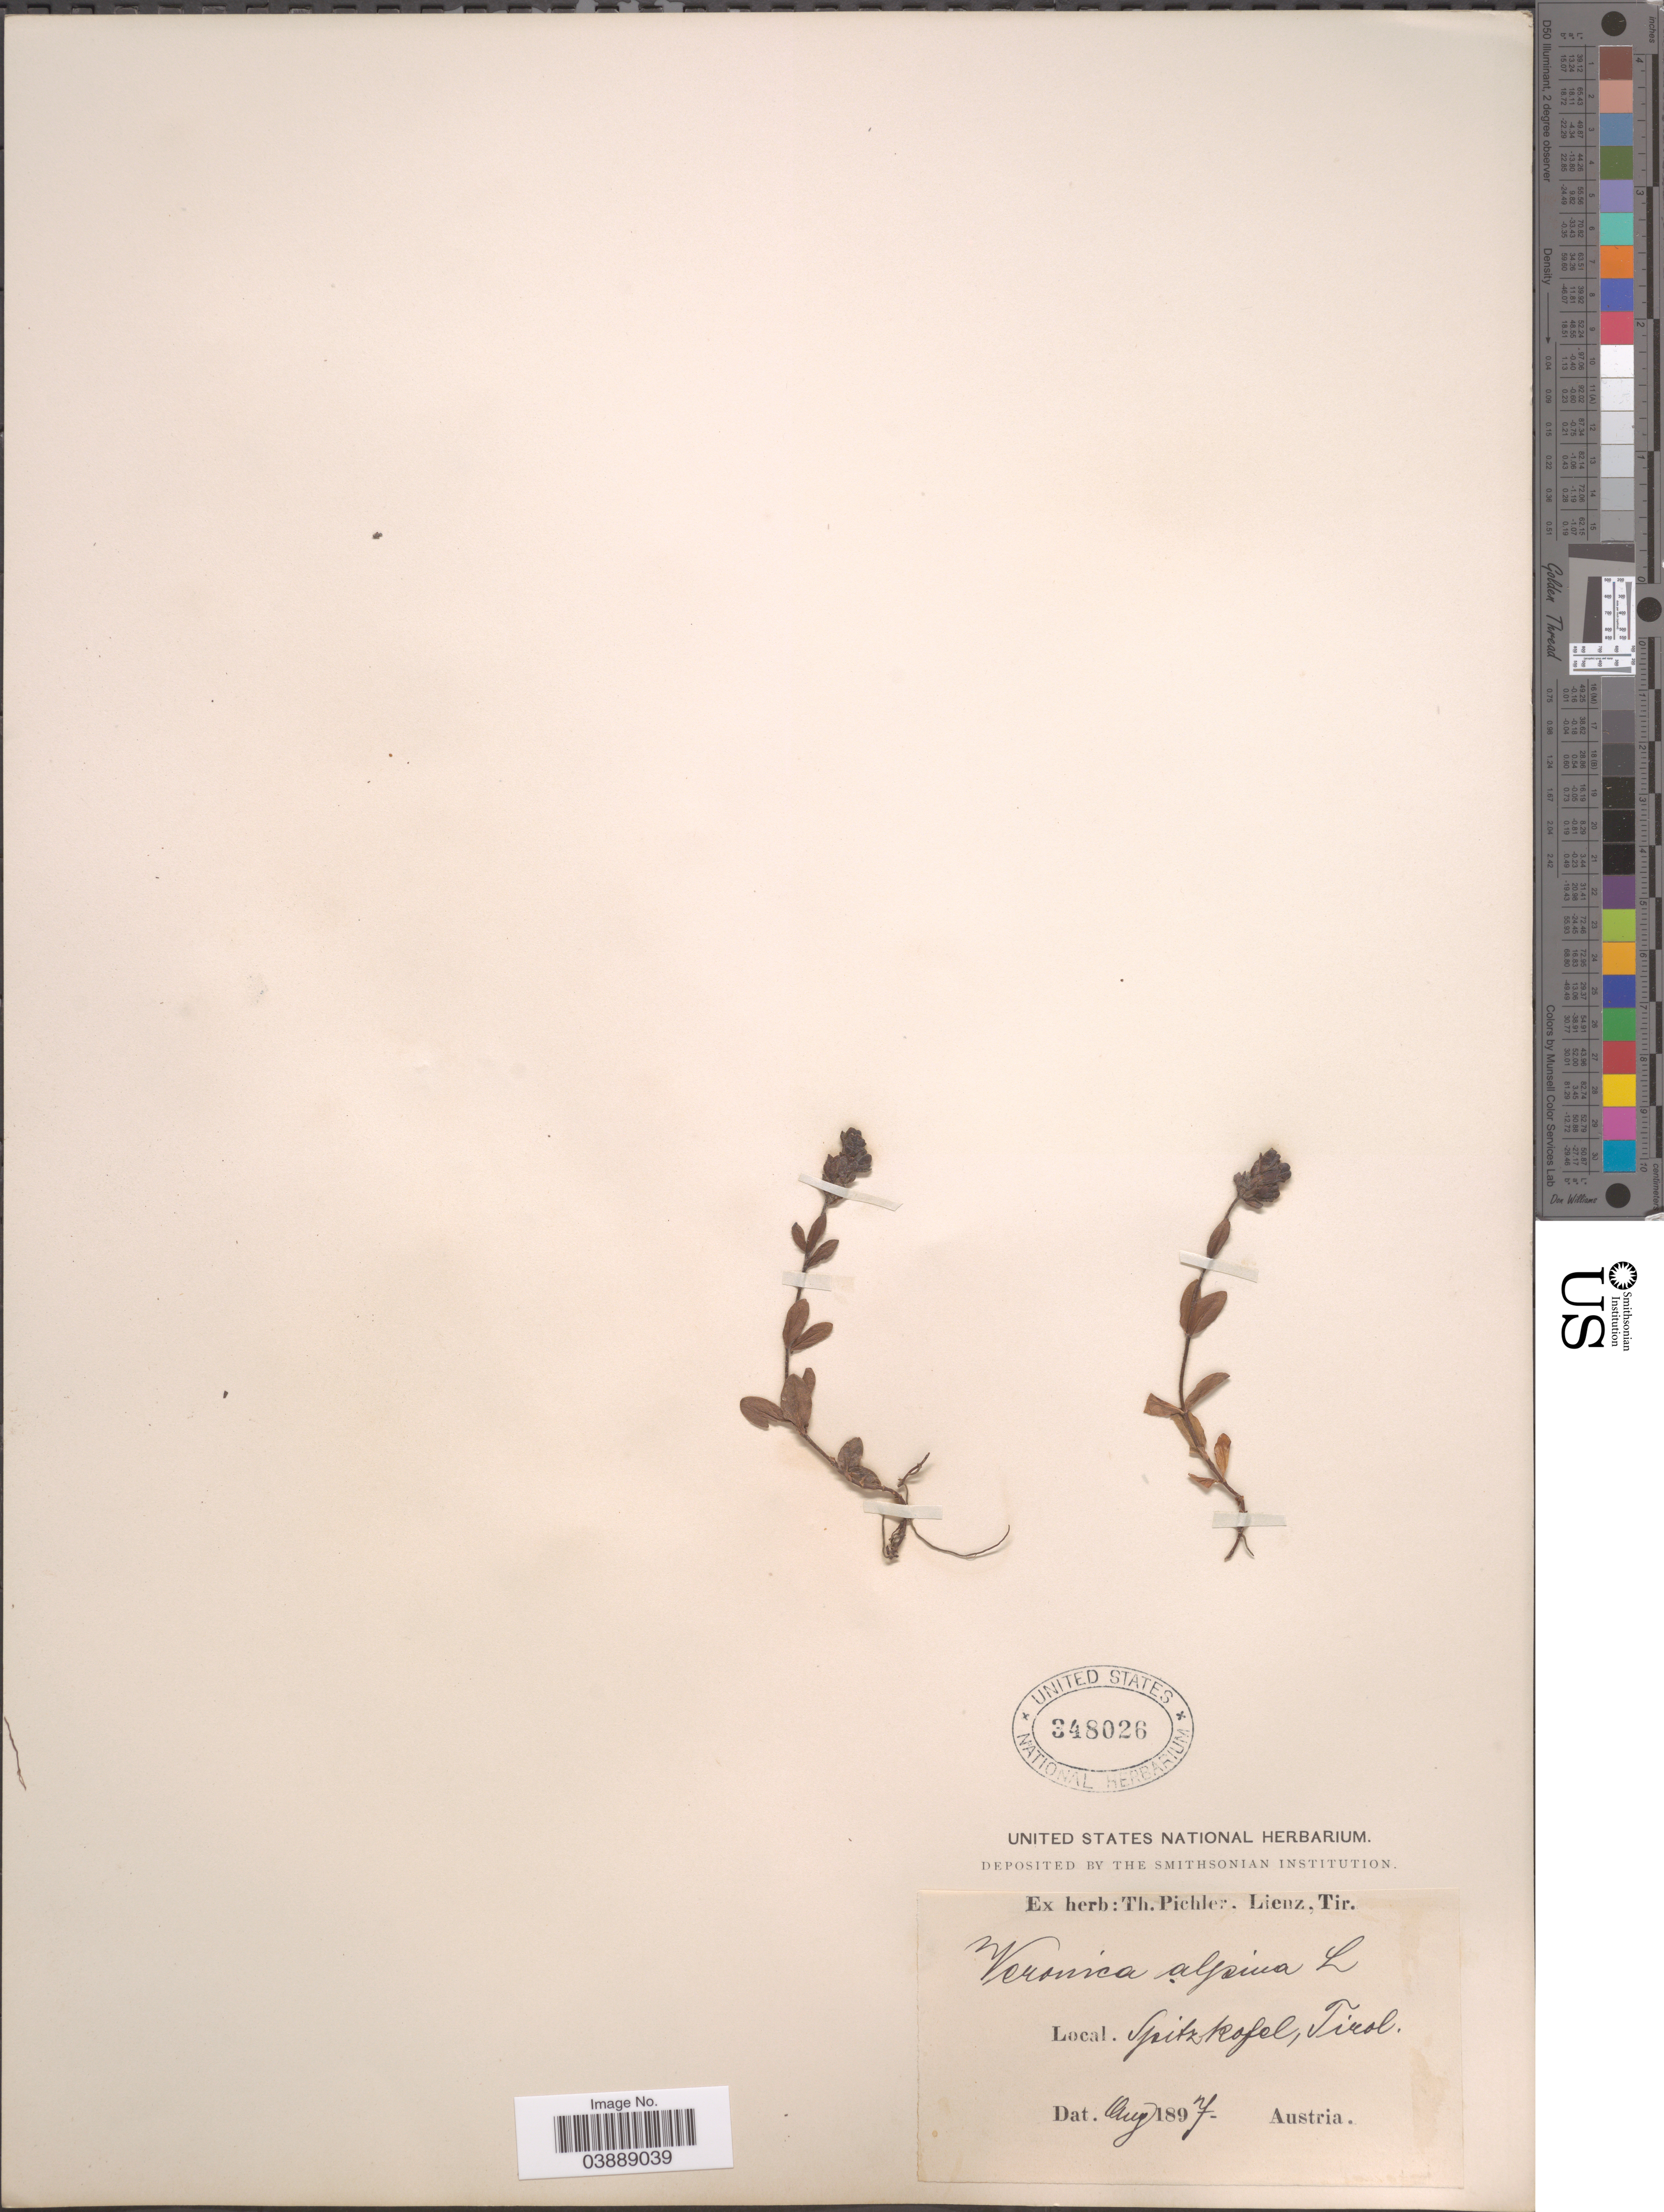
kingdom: Plantae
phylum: Tracheophyta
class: Magnoliopsida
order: Lamiales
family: Plantaginaceae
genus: Veronica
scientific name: Veronica alpina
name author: L.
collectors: ex herb. T. Pichler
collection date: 1897-08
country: Austria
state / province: Tirol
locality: Spitzkofel.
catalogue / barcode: US 348026